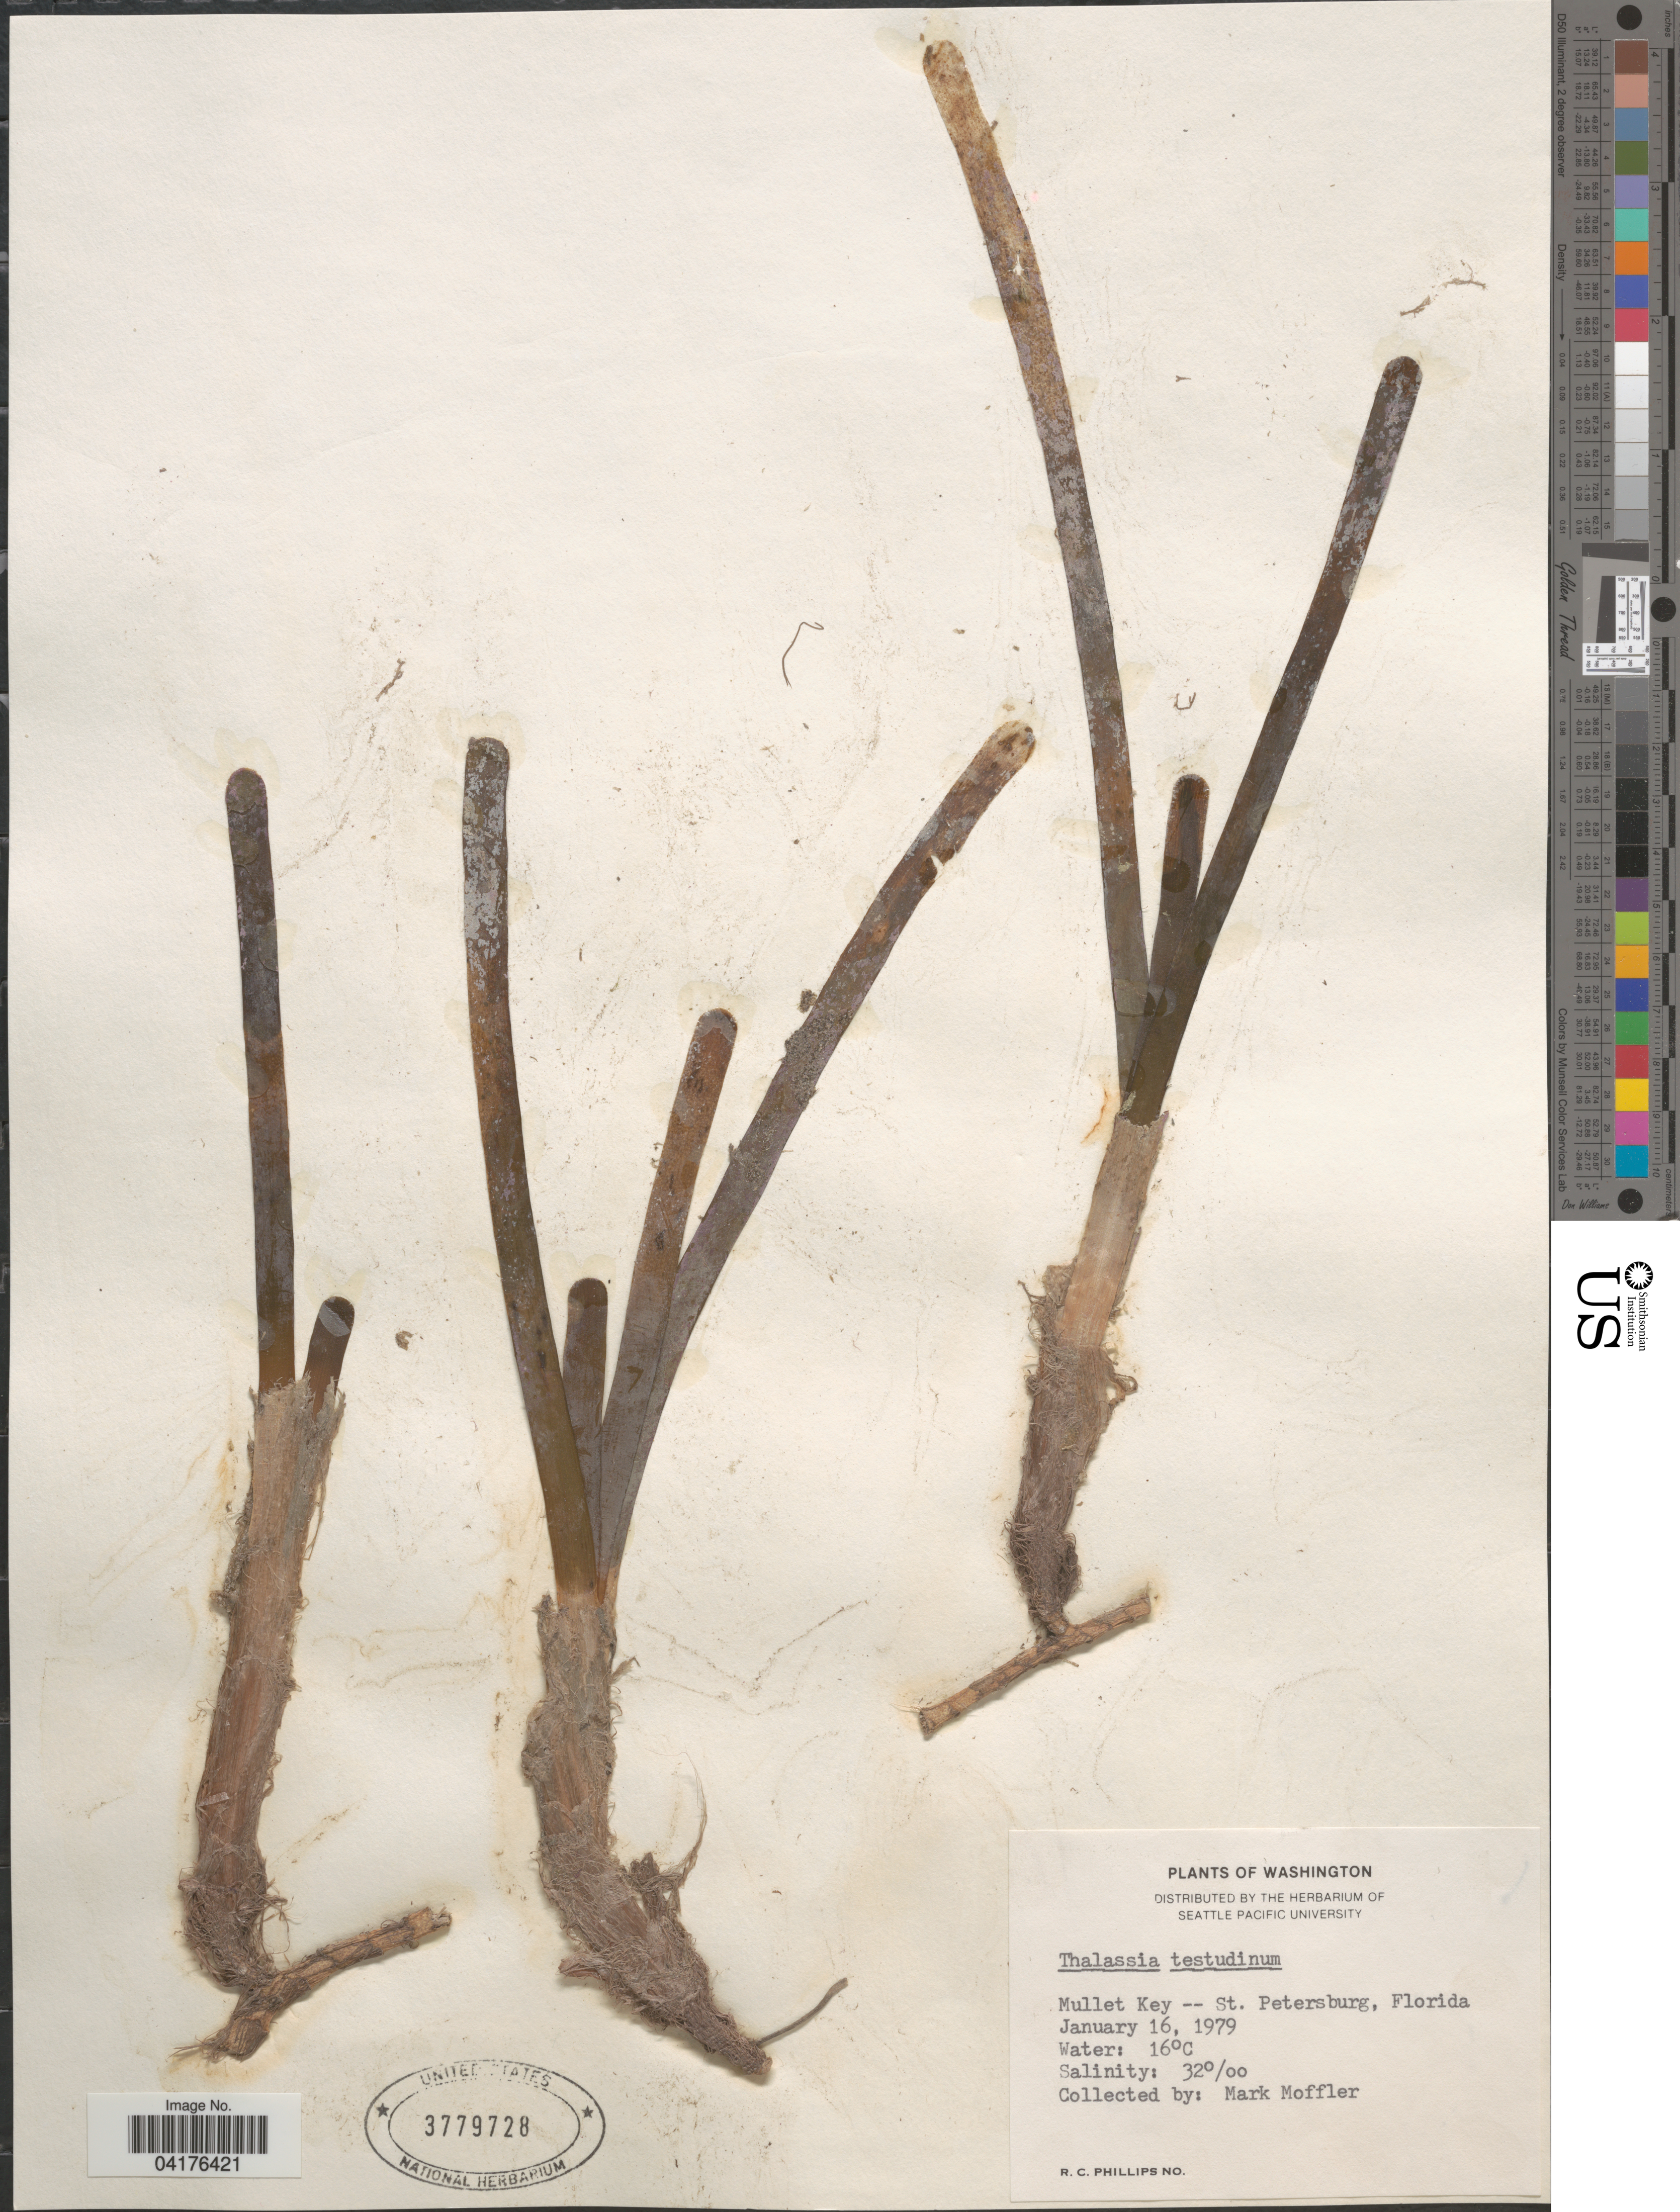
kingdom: Plantae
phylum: Tracheophyta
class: Liliopsida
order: Alismatales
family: Hydrocharitaceae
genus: Thalassia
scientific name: Thalassia testudinum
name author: Banks & Sol. ex K.D. Koenig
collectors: M. Moffler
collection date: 1979-01-16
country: United States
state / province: Florida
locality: Mullet Key -- St. Petersburg.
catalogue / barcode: US 3779728